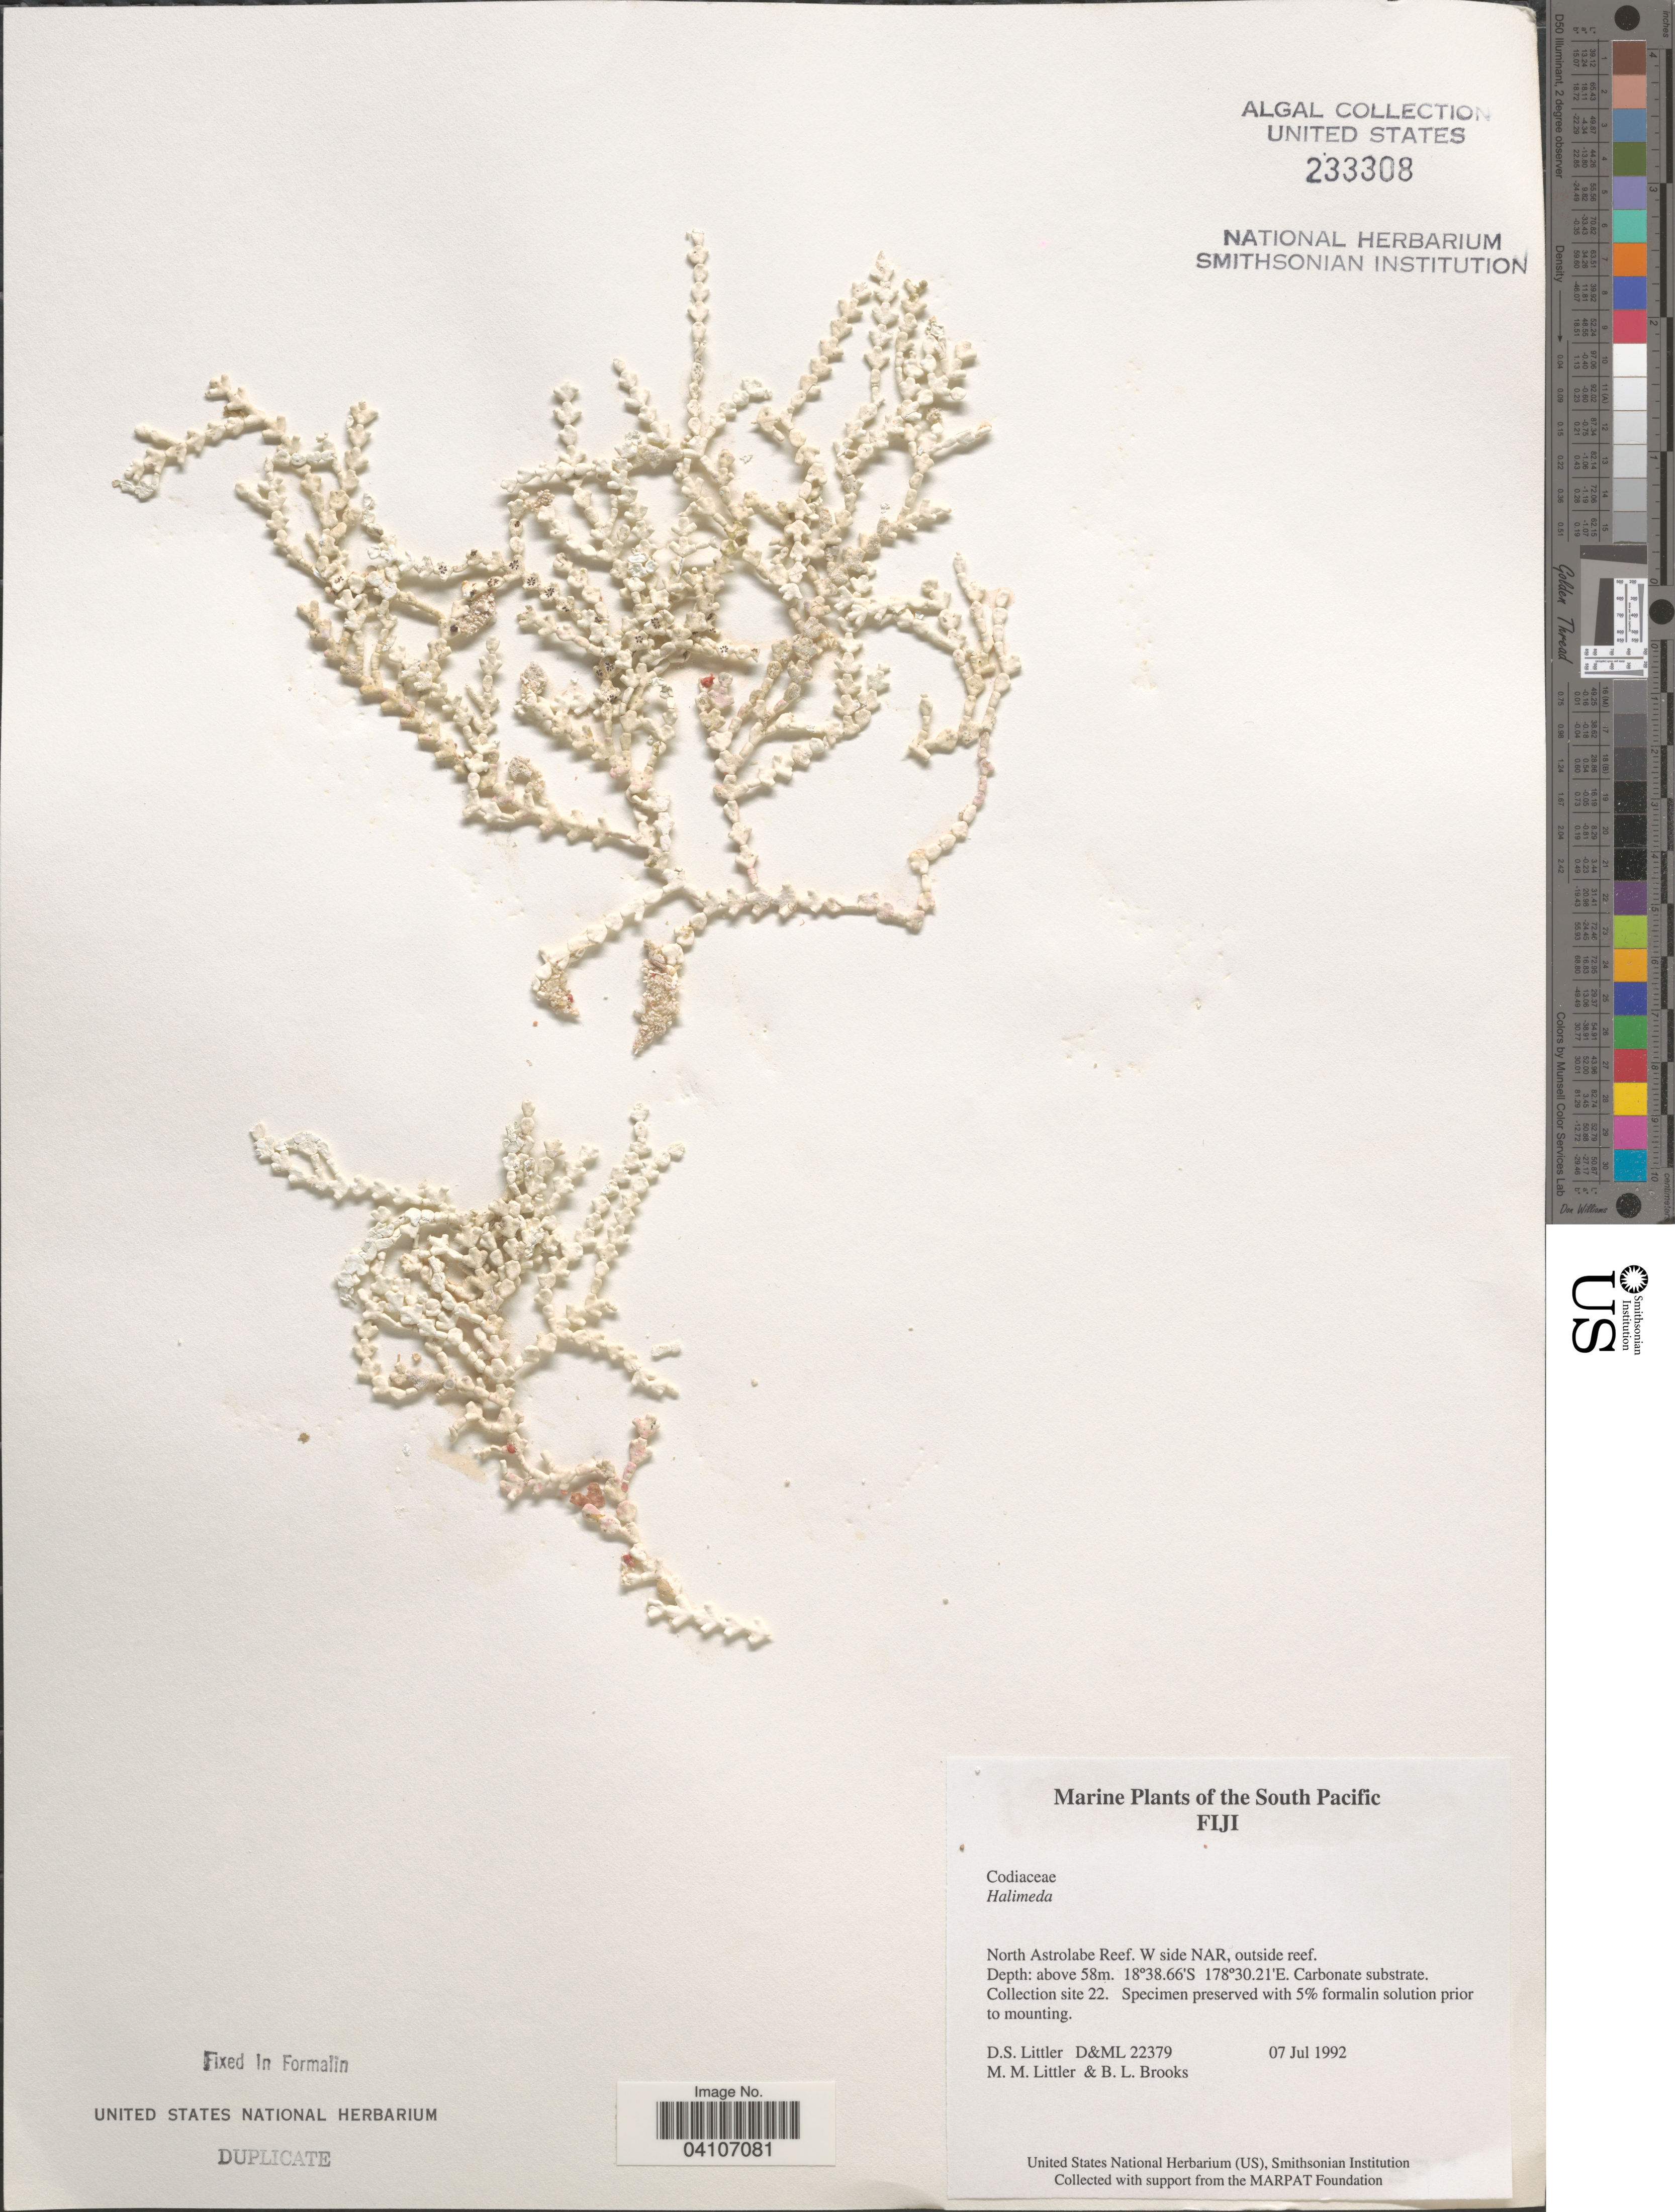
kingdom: Plantae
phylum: Chlorophyta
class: Ulvophyceae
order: Bryopsidales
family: Halimedaceae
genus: Halimeda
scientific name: Halimeda sp.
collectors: D. S. Littler & B. Brooks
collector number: D&ML22379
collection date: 1992-07-07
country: Fiji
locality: North Astrolabe Reef. W side NAR, outside reef. Collection site 22.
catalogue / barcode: US 233308